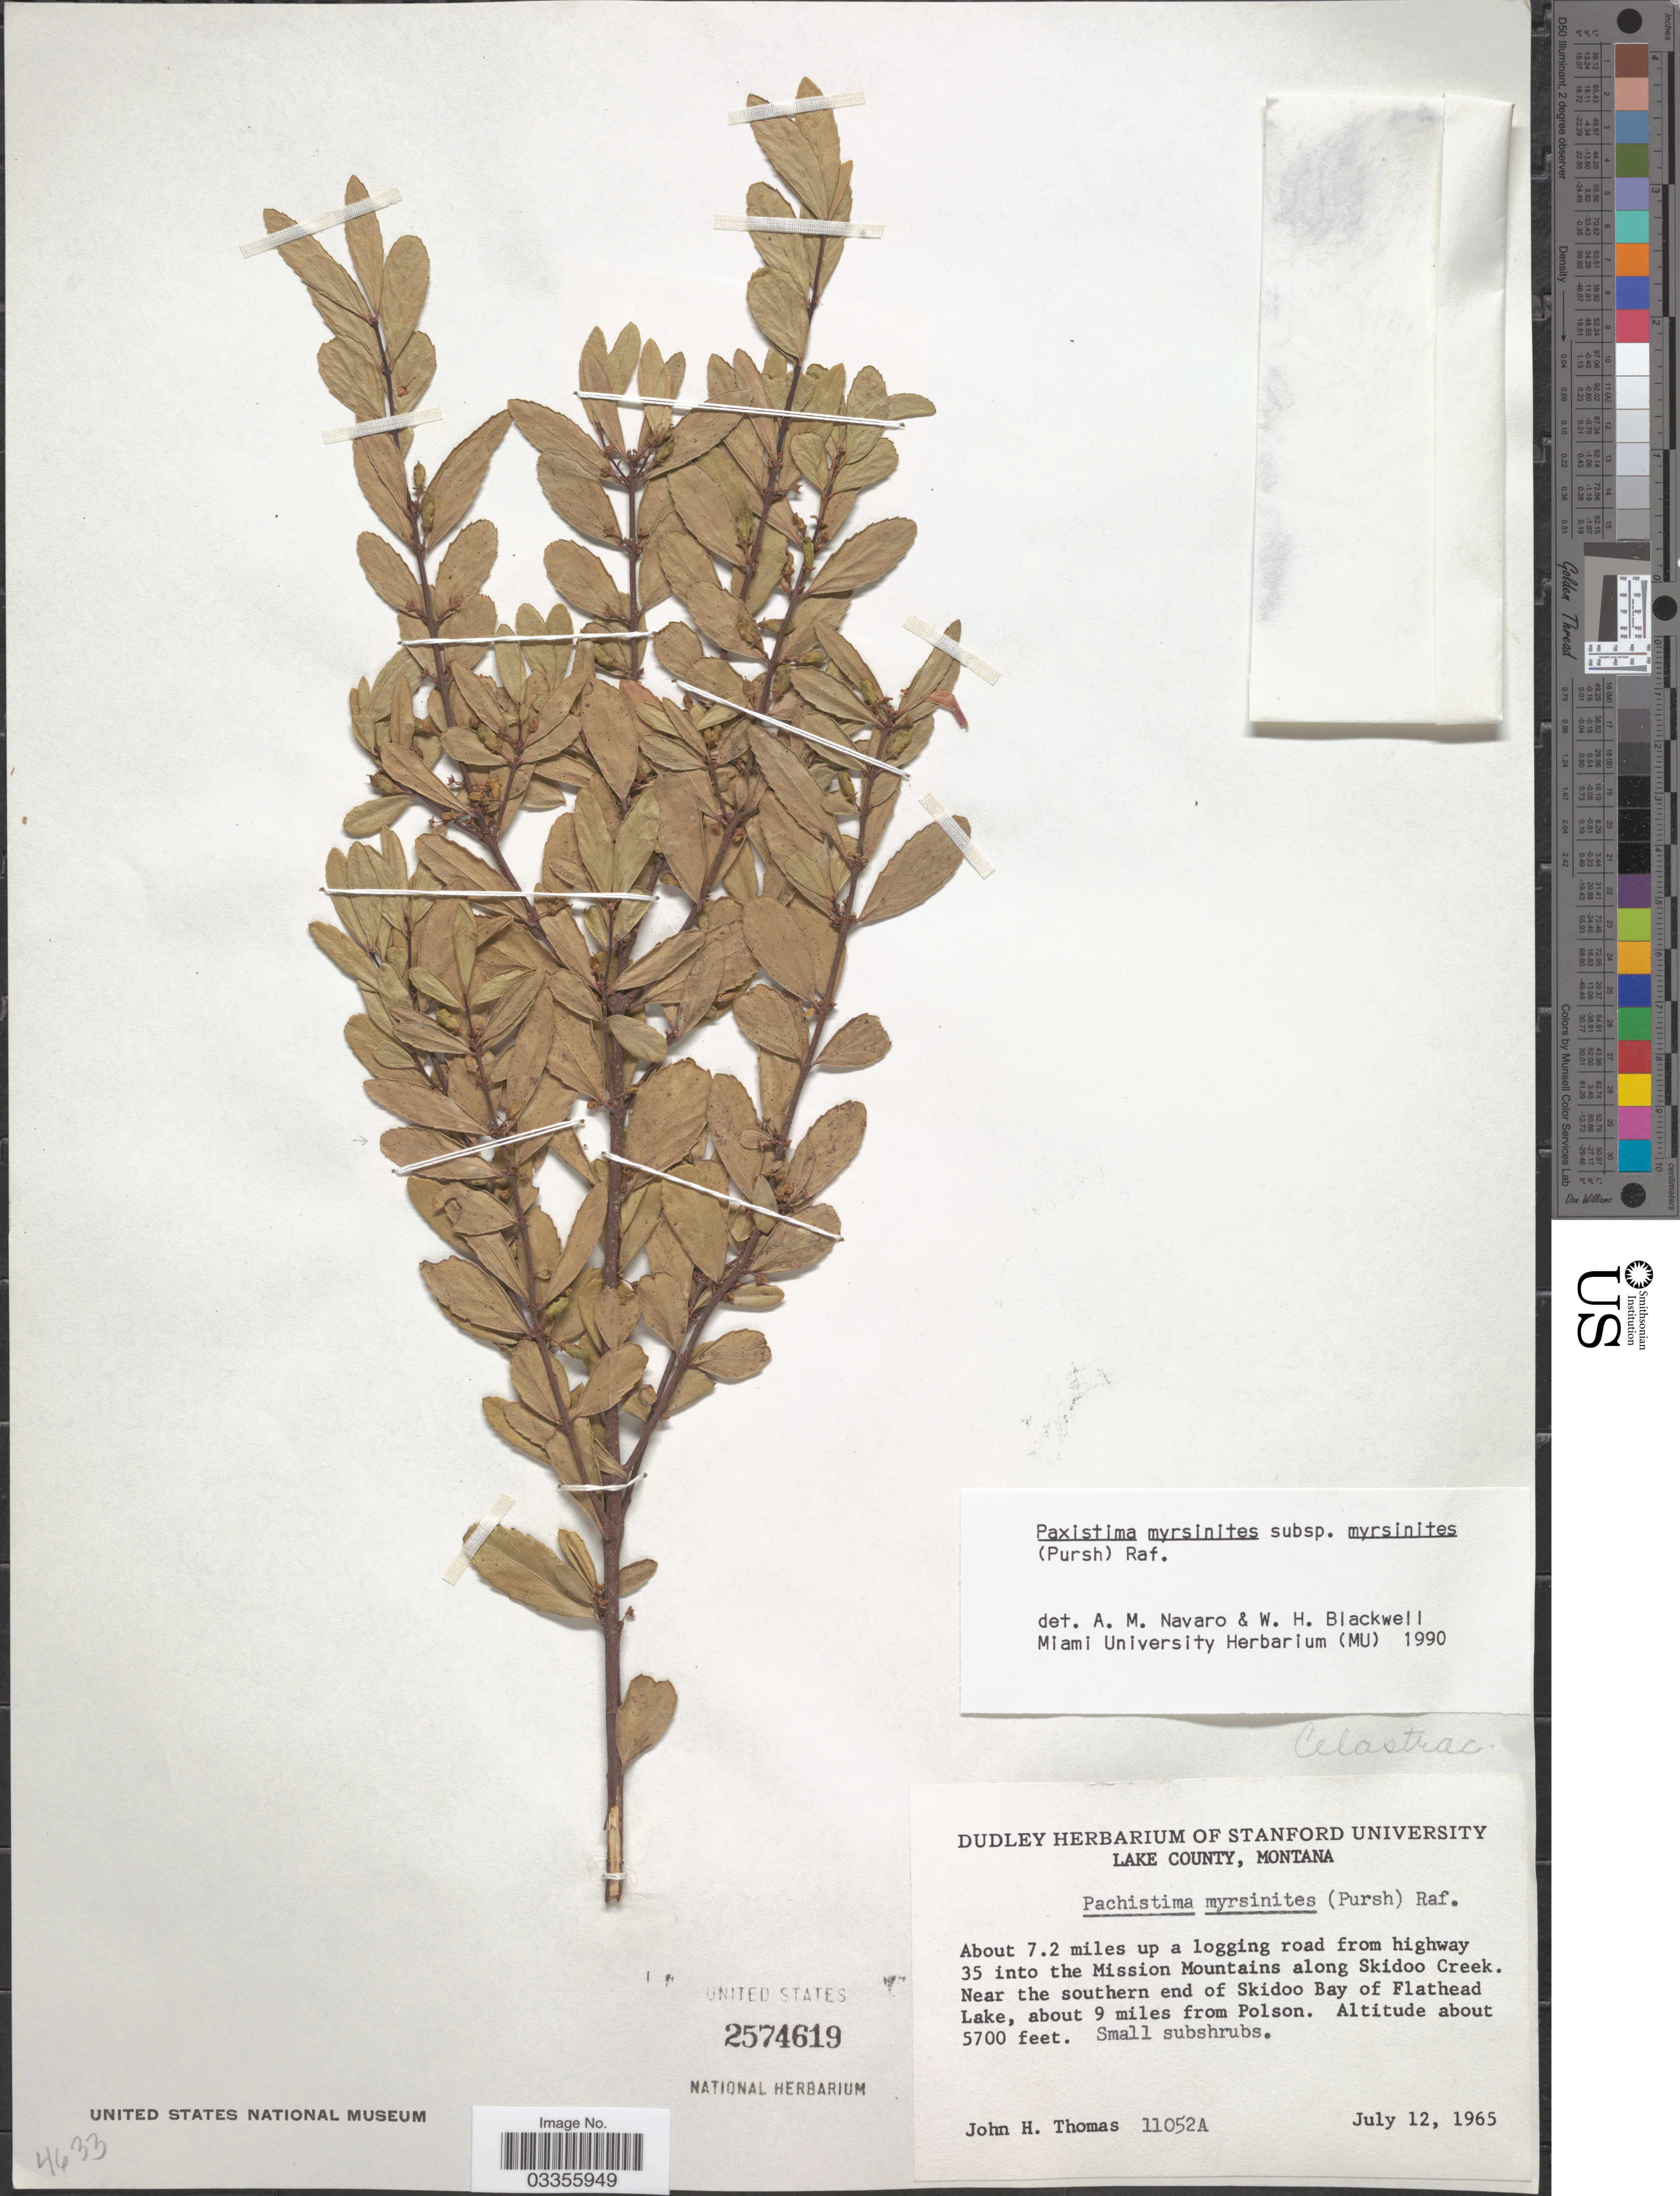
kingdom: Plantae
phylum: Tracheophyta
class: Magnoliopsida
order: Celastrales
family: Celastraceae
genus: Paxistima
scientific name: Paxistima myrsinites subsp. myrsinites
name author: (Pursh) Raf.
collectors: J. H. Thomas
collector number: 11052A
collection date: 1965-07-12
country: United States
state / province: Montana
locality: Lake County. About 7.2 miles up logging road from highway 35 into the Mission Mountains along Skidoo Creek. Near the southern end of Skidoo Bay of Flathead Lake, about 9 miles from Polson.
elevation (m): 1737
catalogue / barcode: US 2574619